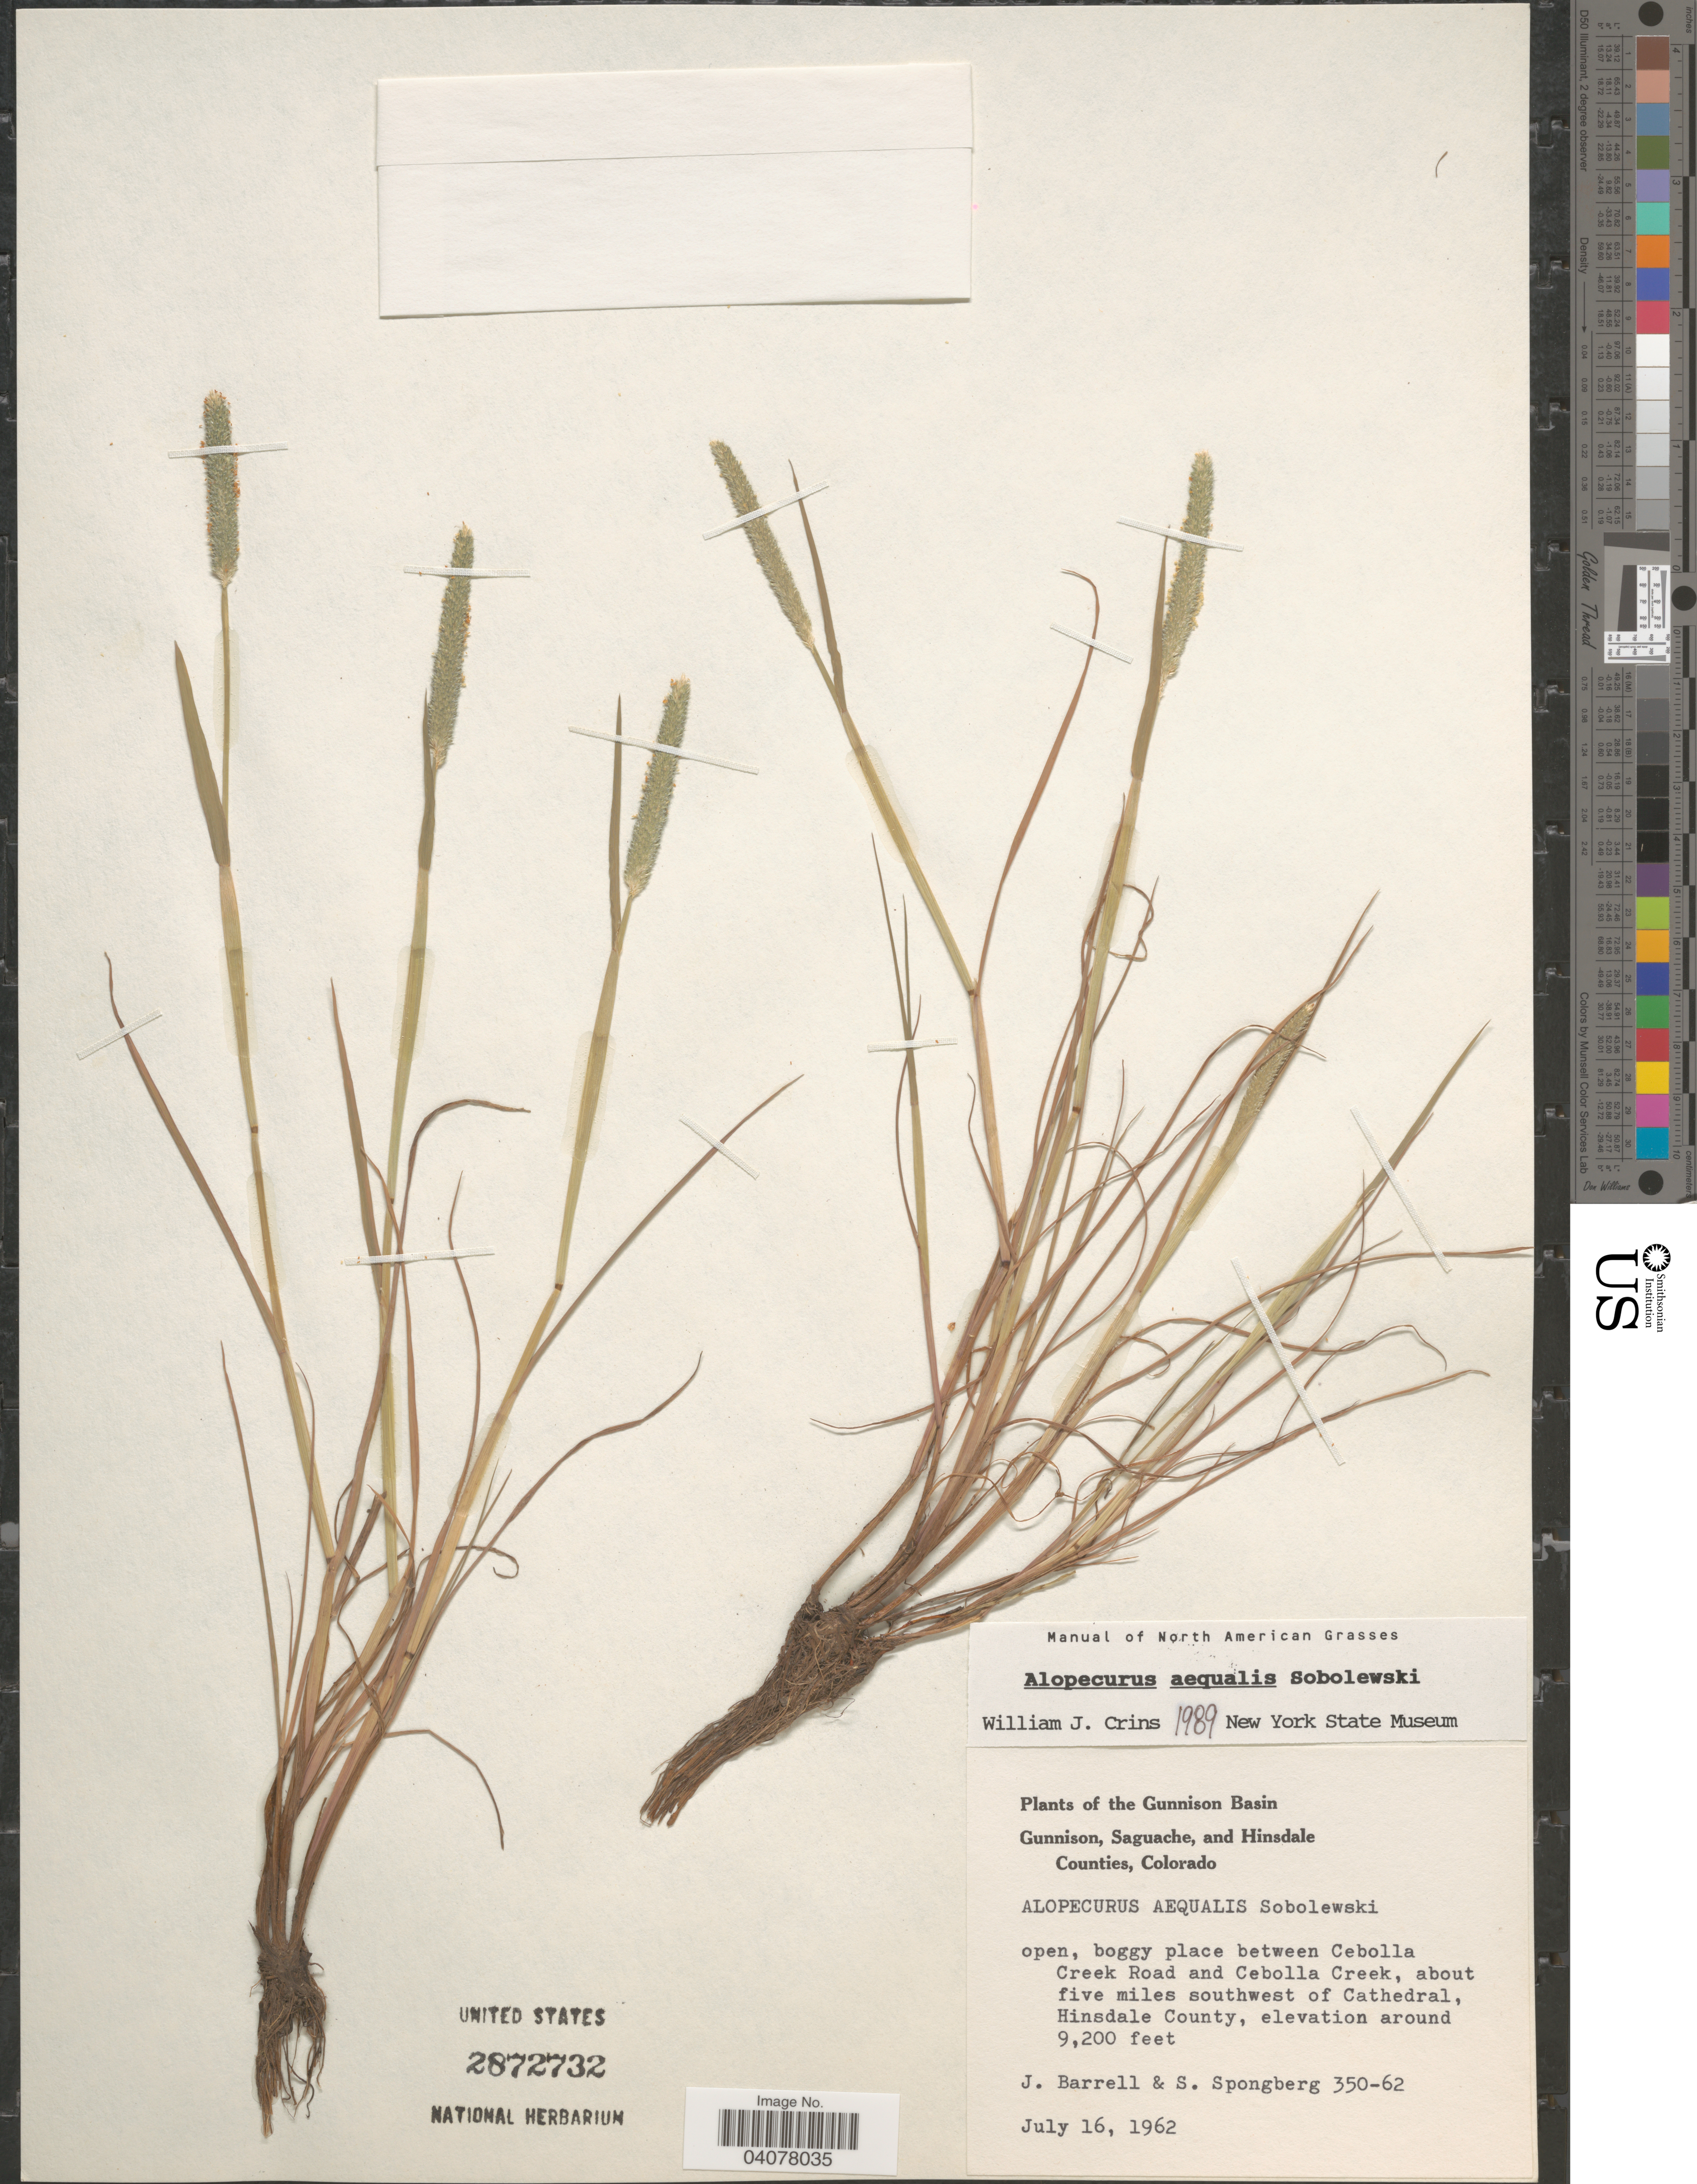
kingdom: Plantae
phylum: Tracheophyta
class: Liliopsida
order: Poales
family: Poaceae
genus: Alopecurus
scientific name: Alopecurus aequalis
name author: Sobol.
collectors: J. Barrell & S. A.Spongberg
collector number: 350-62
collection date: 1962-07-16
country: United States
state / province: Colorado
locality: Gunnison Basin. Open, boggy place between Cebolla Creek Road and Cebolla Creek, about five miles southwest of Cathedral, Hinsdale County.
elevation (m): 2804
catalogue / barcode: US 2872732